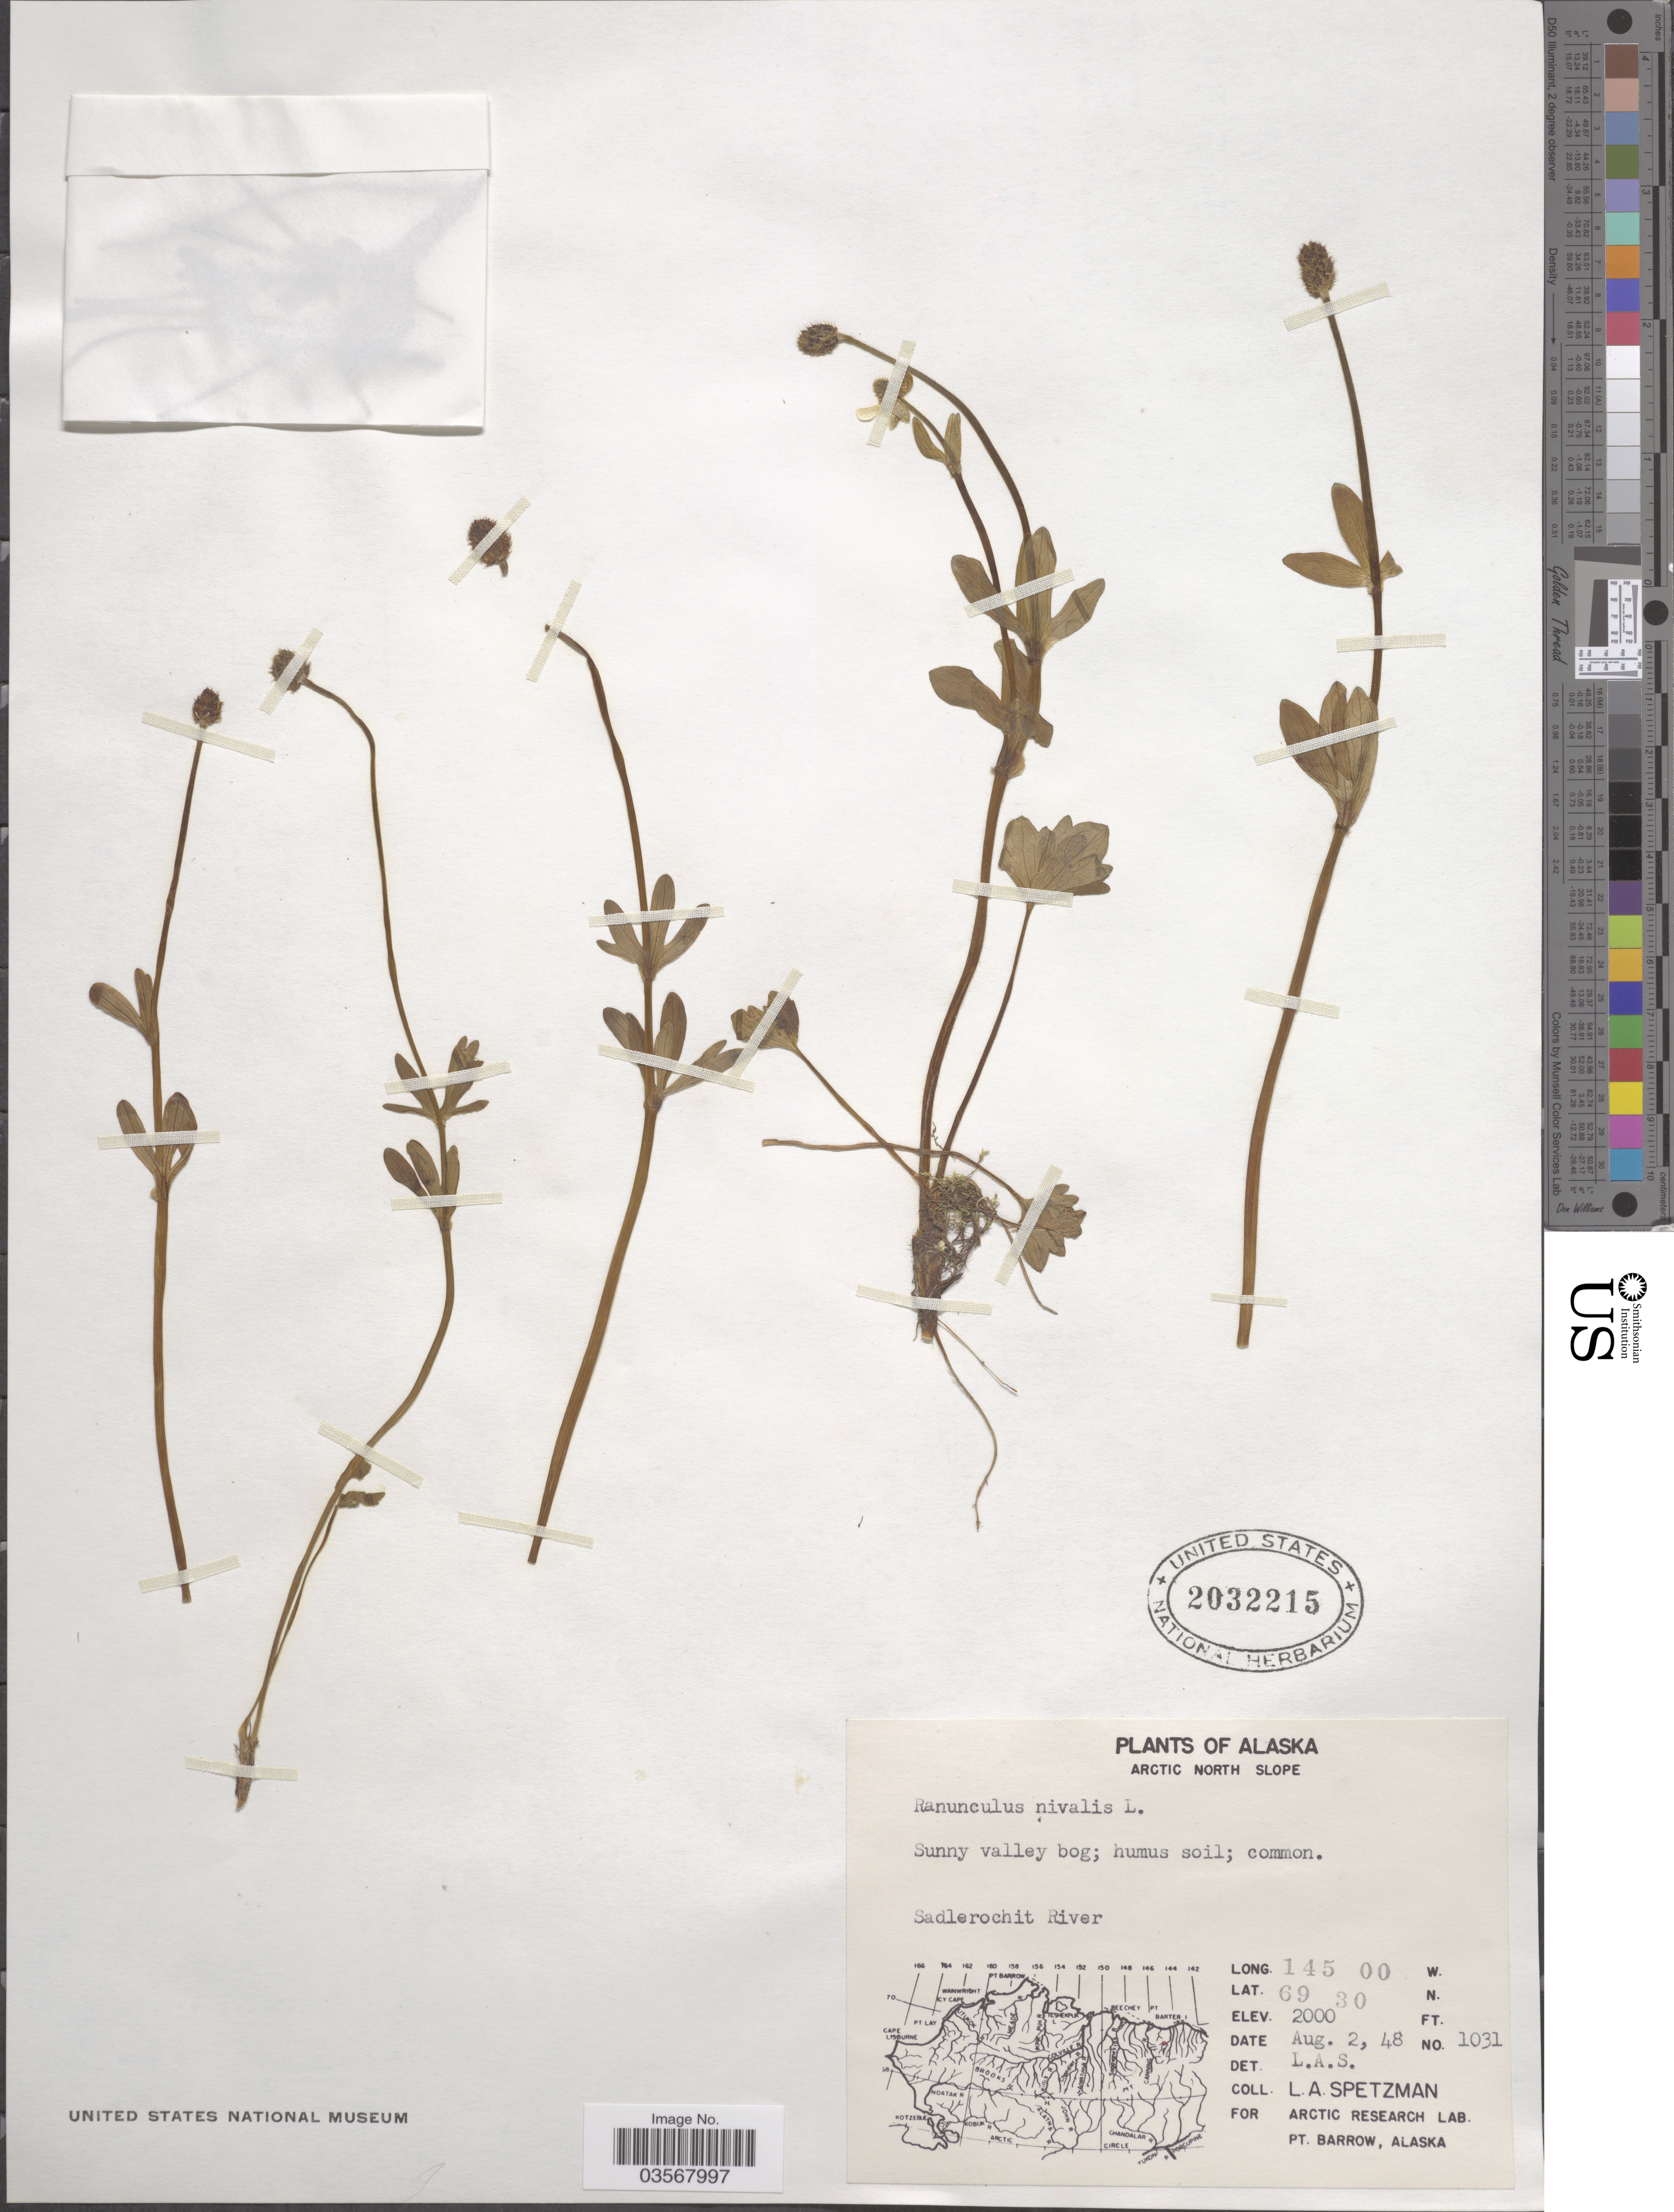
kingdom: Plantae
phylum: Tracheophyta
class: Magnoliopsida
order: Ranunculales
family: Ranunculaceae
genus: Ranunculus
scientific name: Ranunculus nivalis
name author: L.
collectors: L. Spetzman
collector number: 1031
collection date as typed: Transcribed d/m/y: 2/8/48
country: United States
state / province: Alaska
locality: Arctic North Slope. Sunny valley bog; humus soil; common. Sadlerochit River.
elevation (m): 610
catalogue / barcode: US 2032215